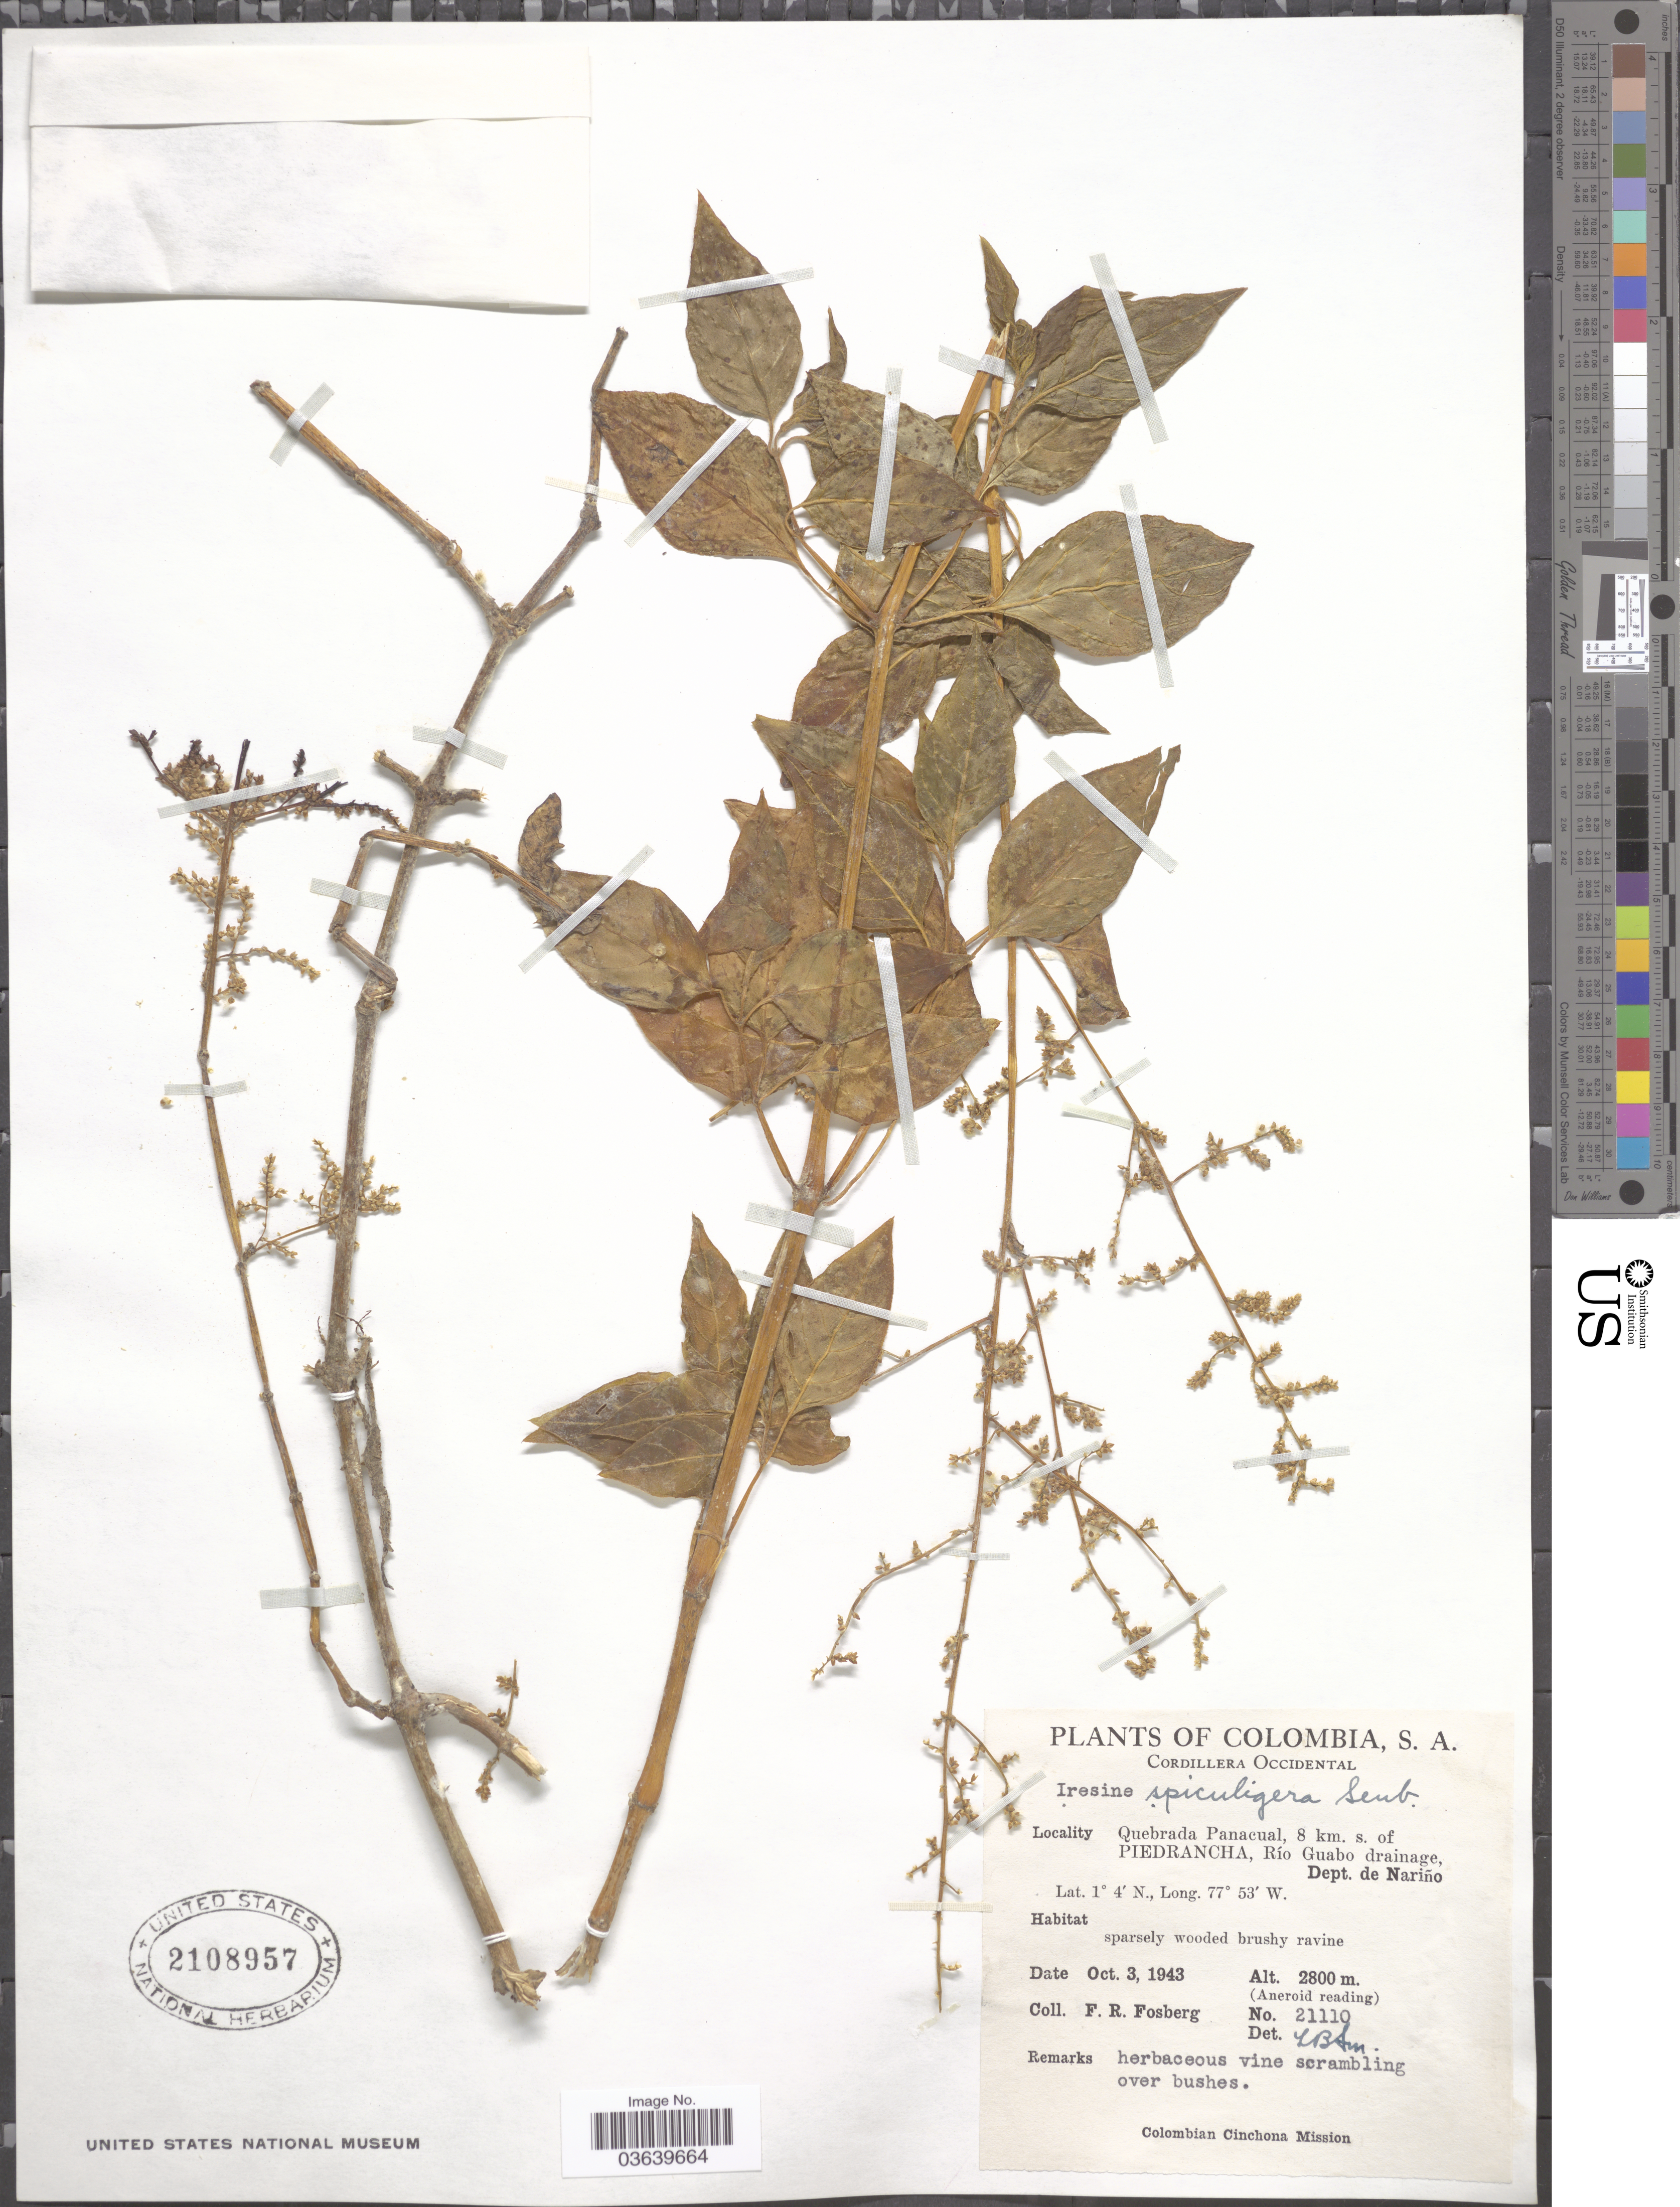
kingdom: Plantae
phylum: Tracheophyta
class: Magnoliopsida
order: Caryophyllales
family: Amaranthaceae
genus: Iresine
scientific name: Iresine spiculigera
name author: Seub.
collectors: F. R. Fosberg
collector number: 21110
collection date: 1943-10-03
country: Colombia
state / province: Nariño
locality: Cordillera Occidental. Quebrada Panacual, 8 km. s. of Piedrancha, Río Guabo drainage, Dept. de Nariño.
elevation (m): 2800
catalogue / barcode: US 2108957